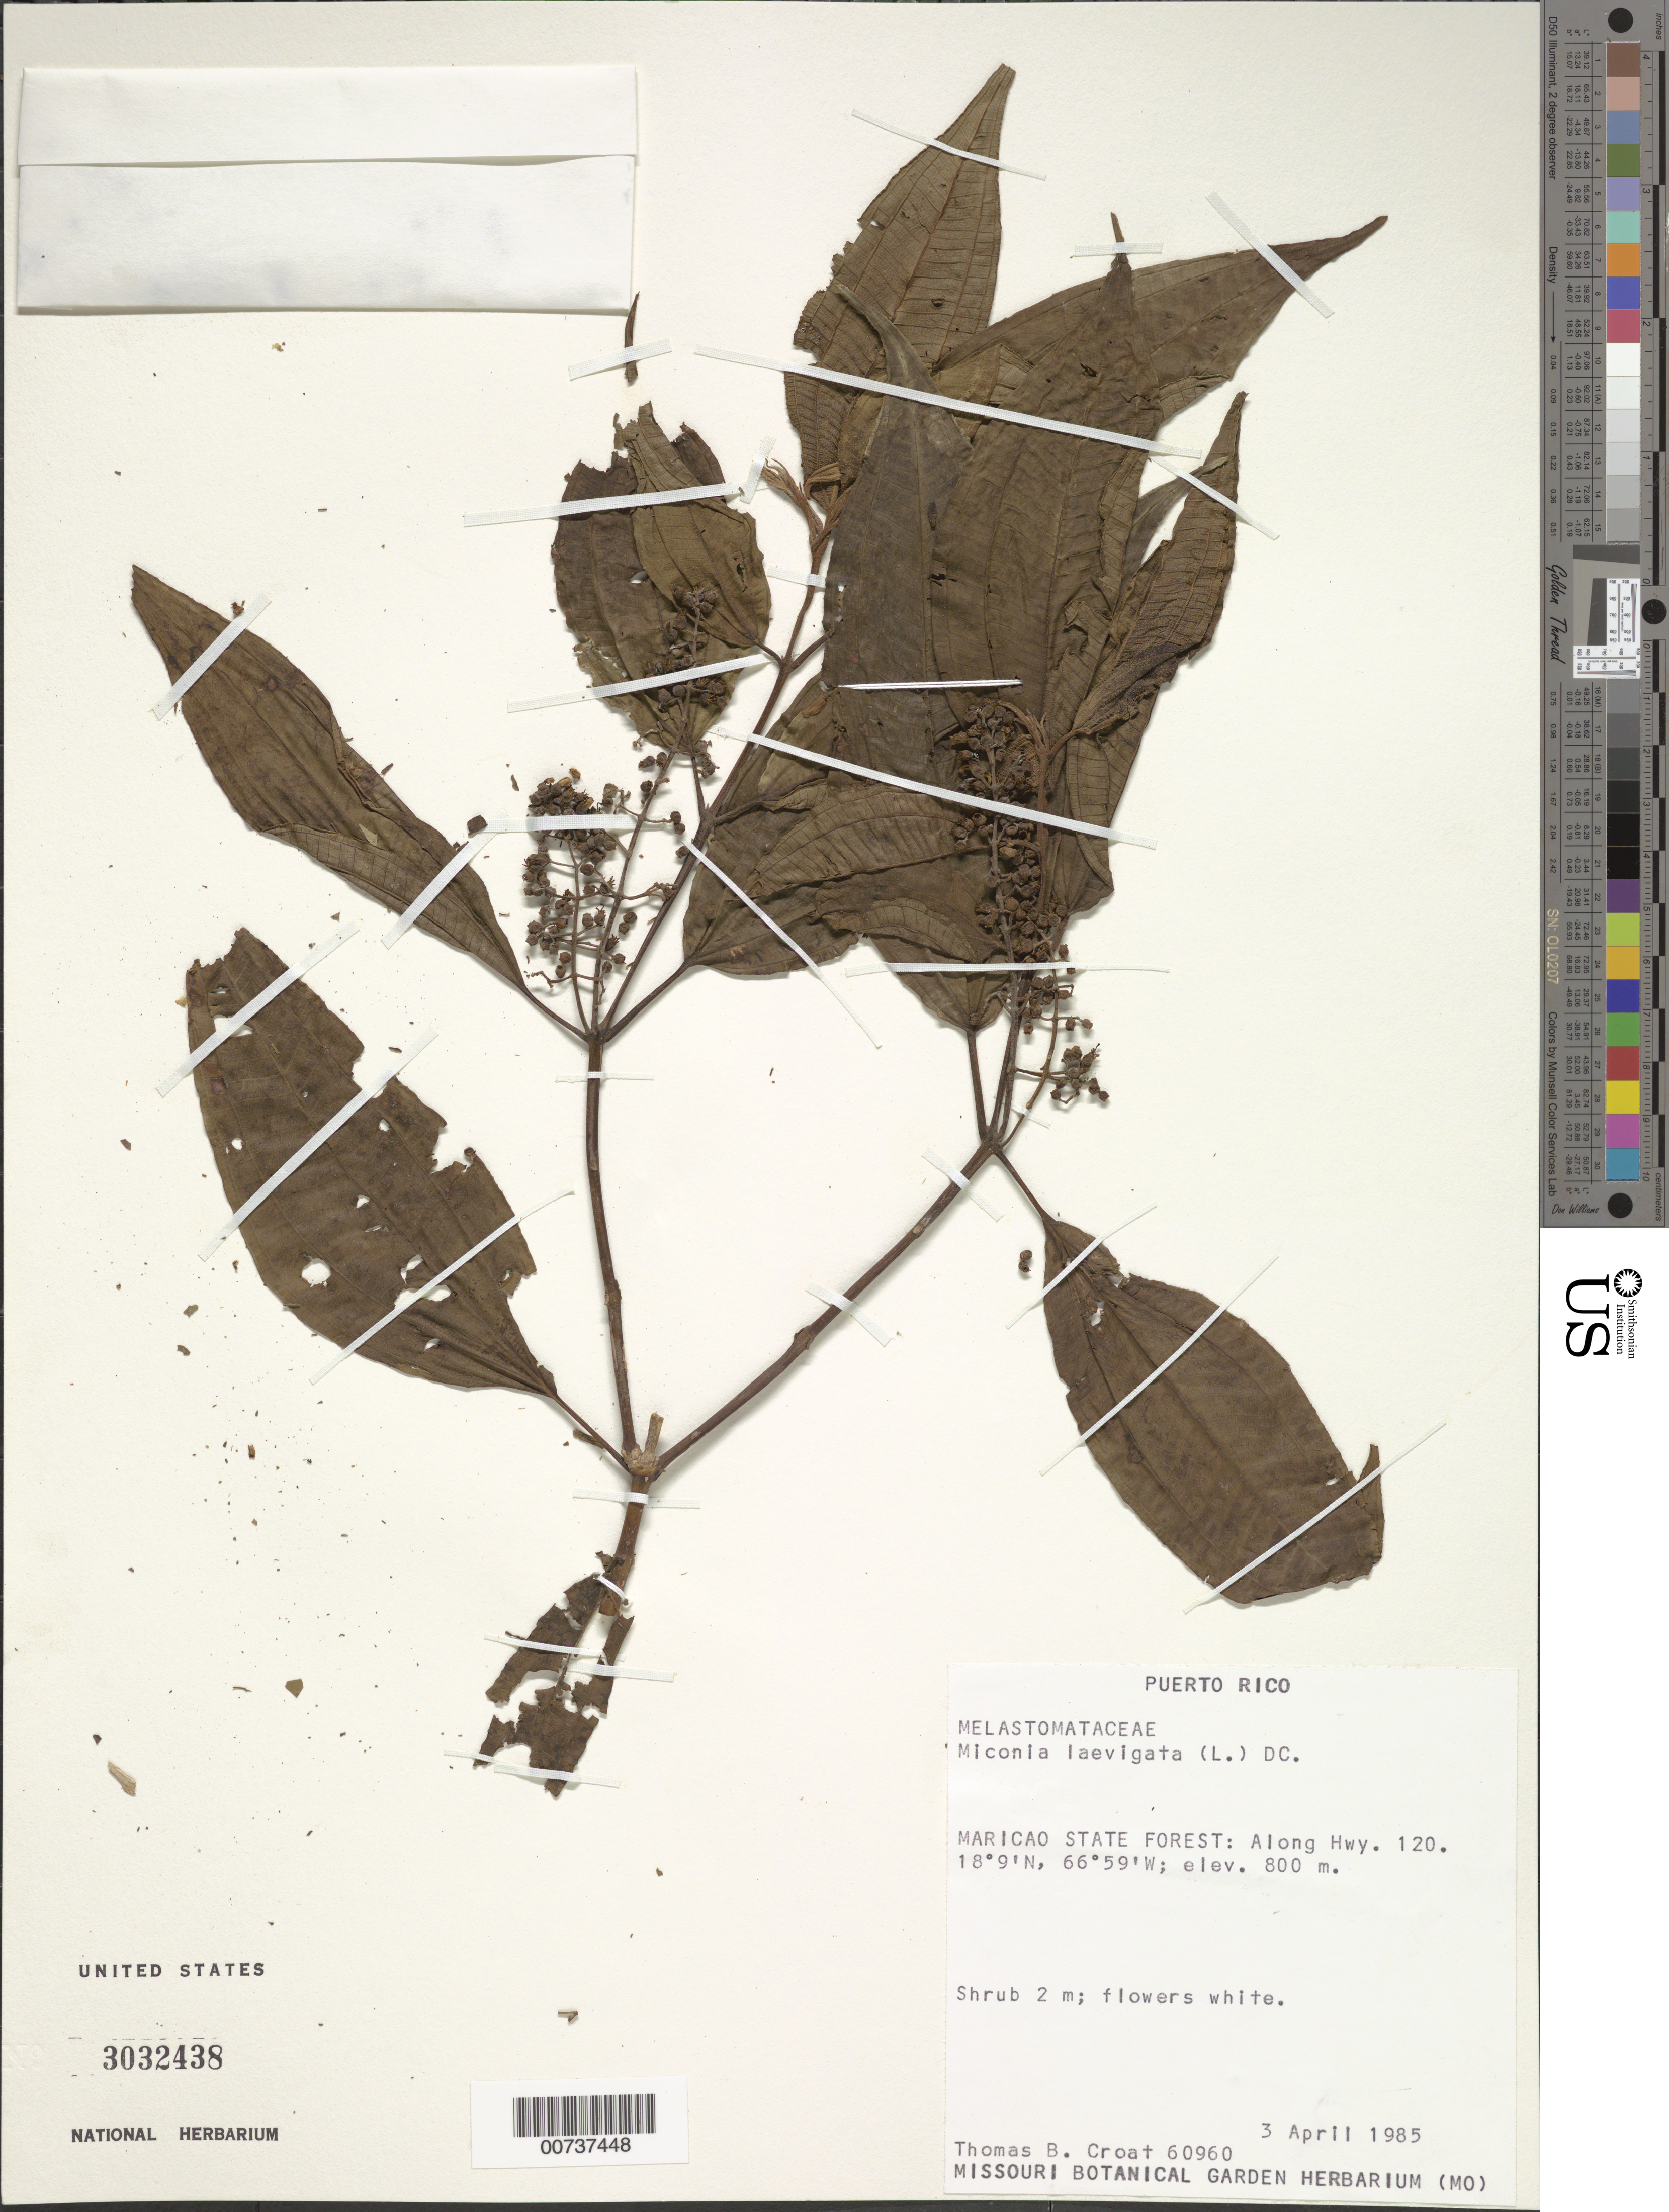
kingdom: Plantae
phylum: Tracheophyta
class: Magnoliopsida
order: Myrtales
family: Melastomataceae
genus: Miconia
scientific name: Miconia laevigata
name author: (L.) D. Don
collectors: T. B. Croat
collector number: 60960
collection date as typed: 03 Apr 1985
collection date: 1985-04-03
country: Puerto Rico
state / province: Maricao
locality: Maricao State Forest: Along Hwy. 120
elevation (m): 800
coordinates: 18.15, -66.98333333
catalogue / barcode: US 3032438